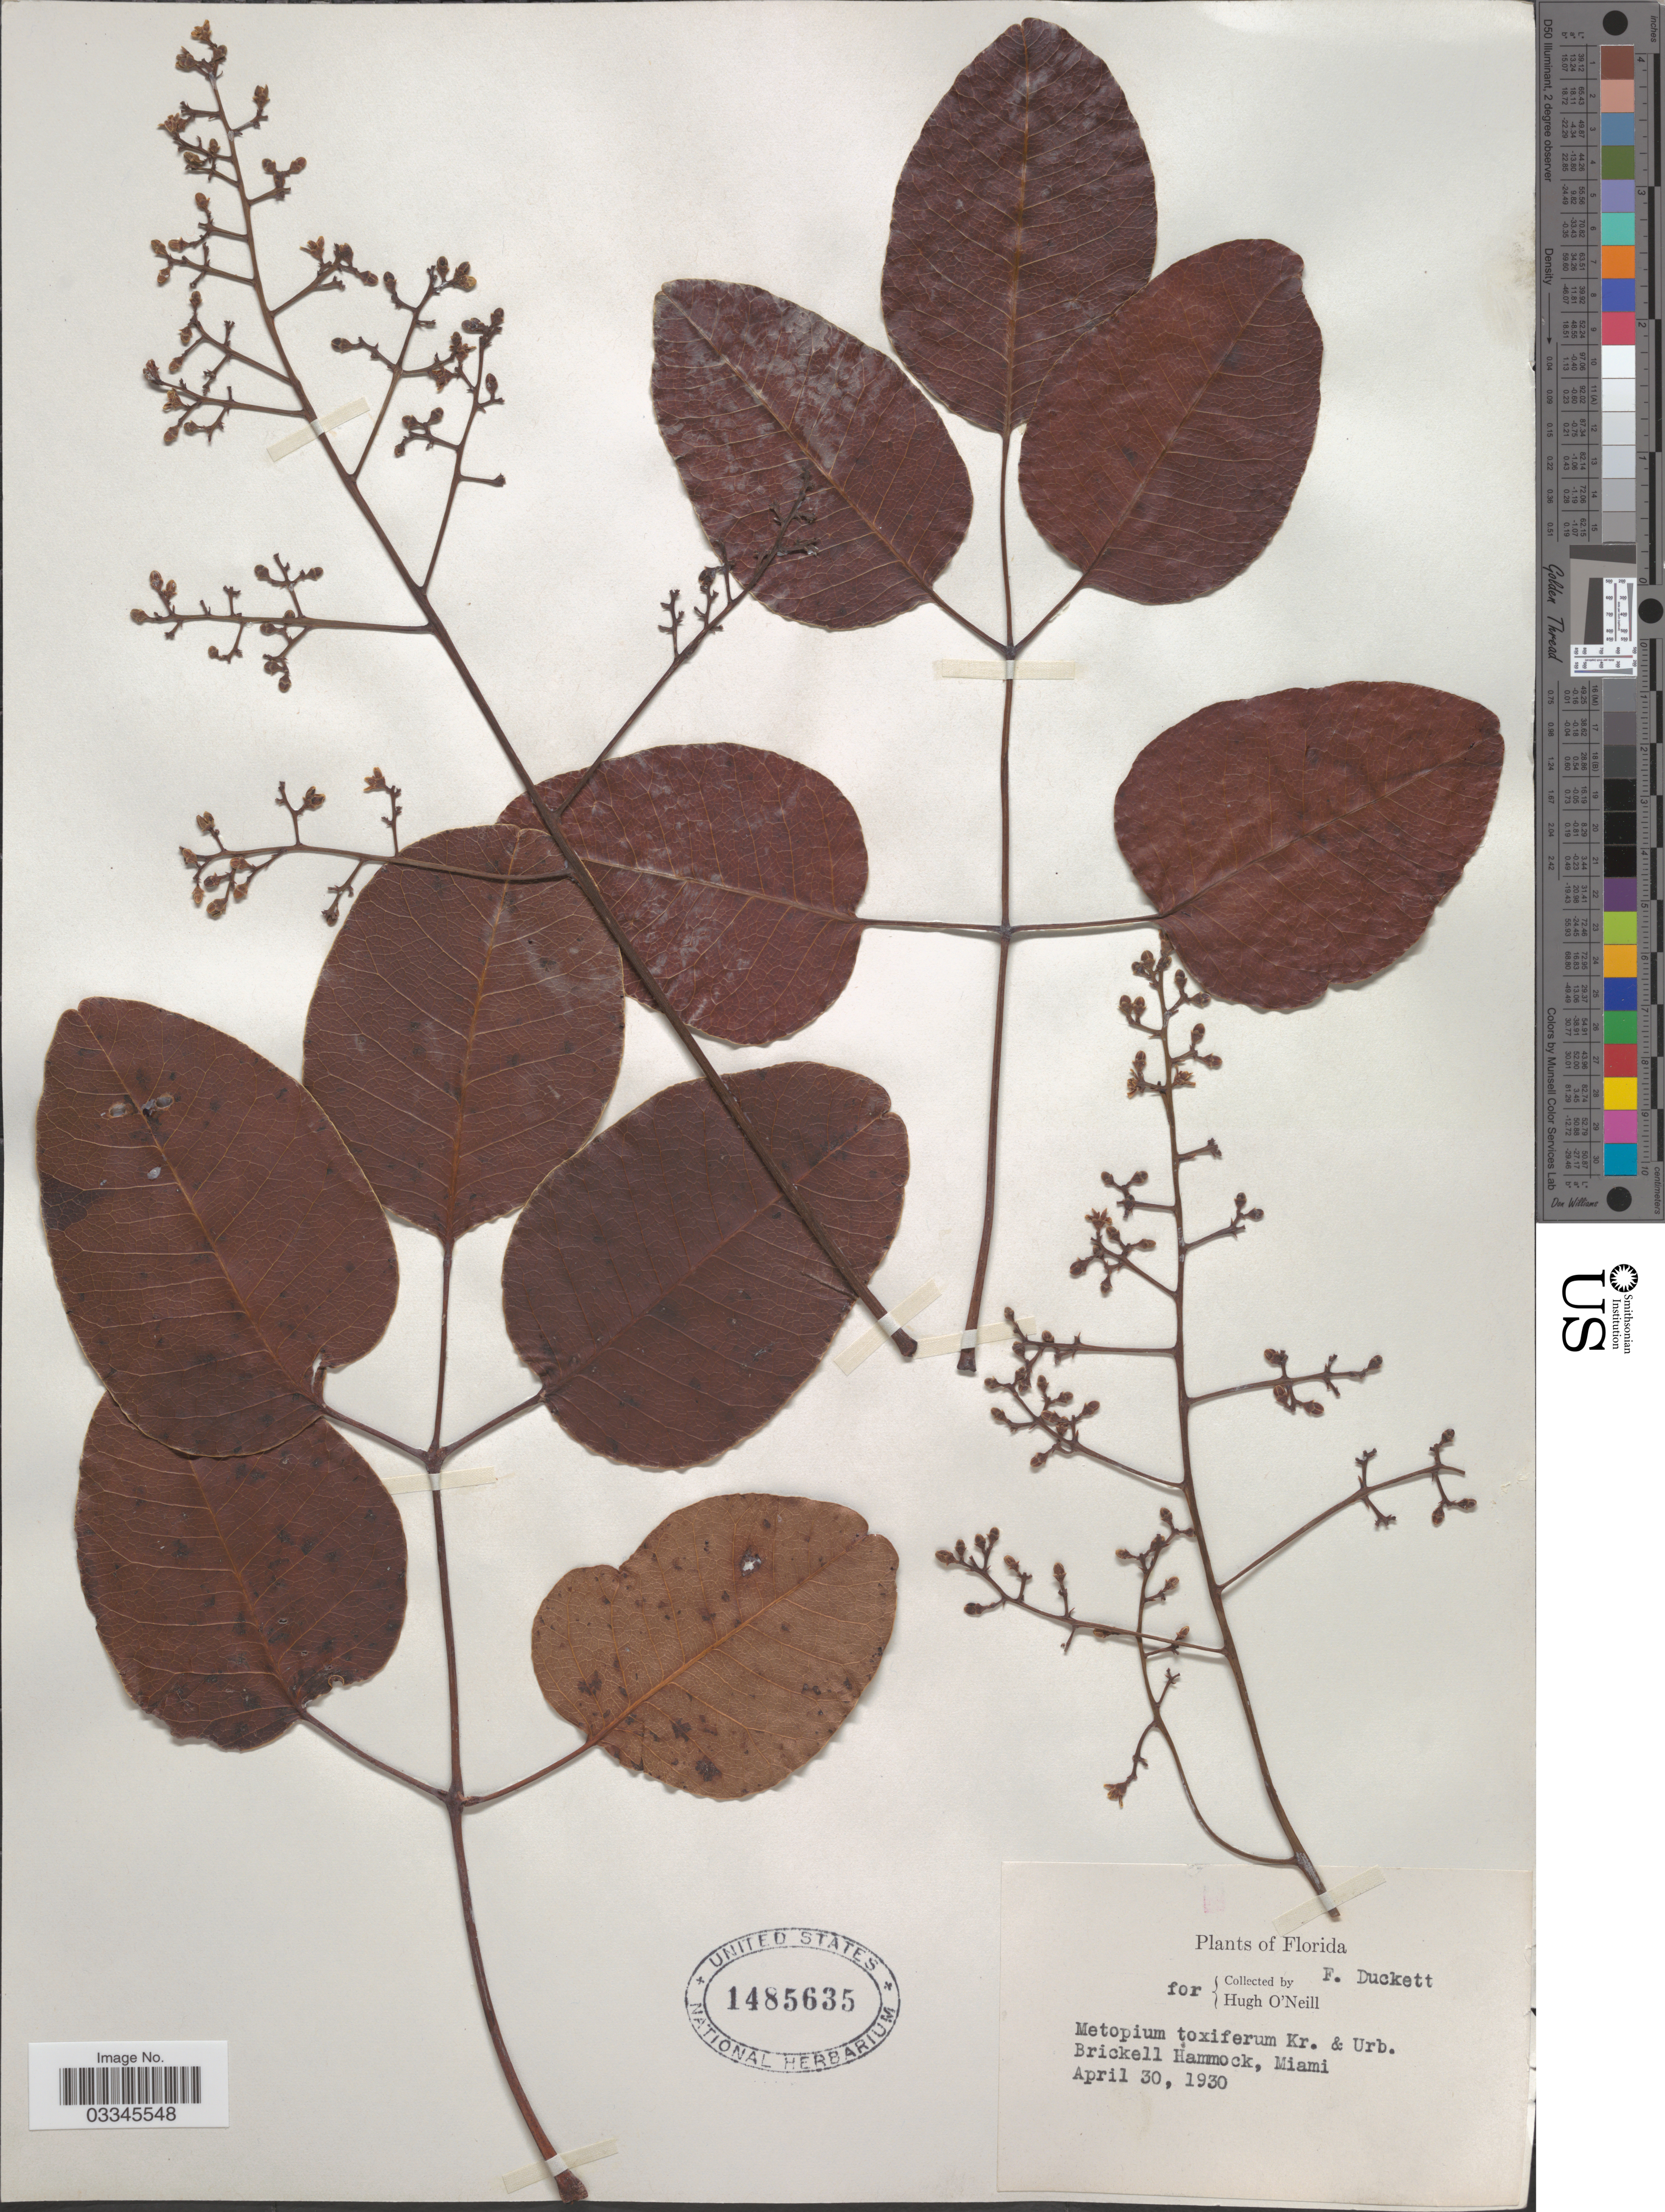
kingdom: Plantae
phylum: Tracheophyta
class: Magnoliopsida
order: Sapindales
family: Anacardiaceae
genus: Metopium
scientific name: Metopium toxiferum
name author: (L.) Krug & Urb.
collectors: F. Duckett & H. O'Neill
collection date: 1930-04-30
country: United States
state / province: Florida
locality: Brickell Hammock, Miami.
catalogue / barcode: US 1485635